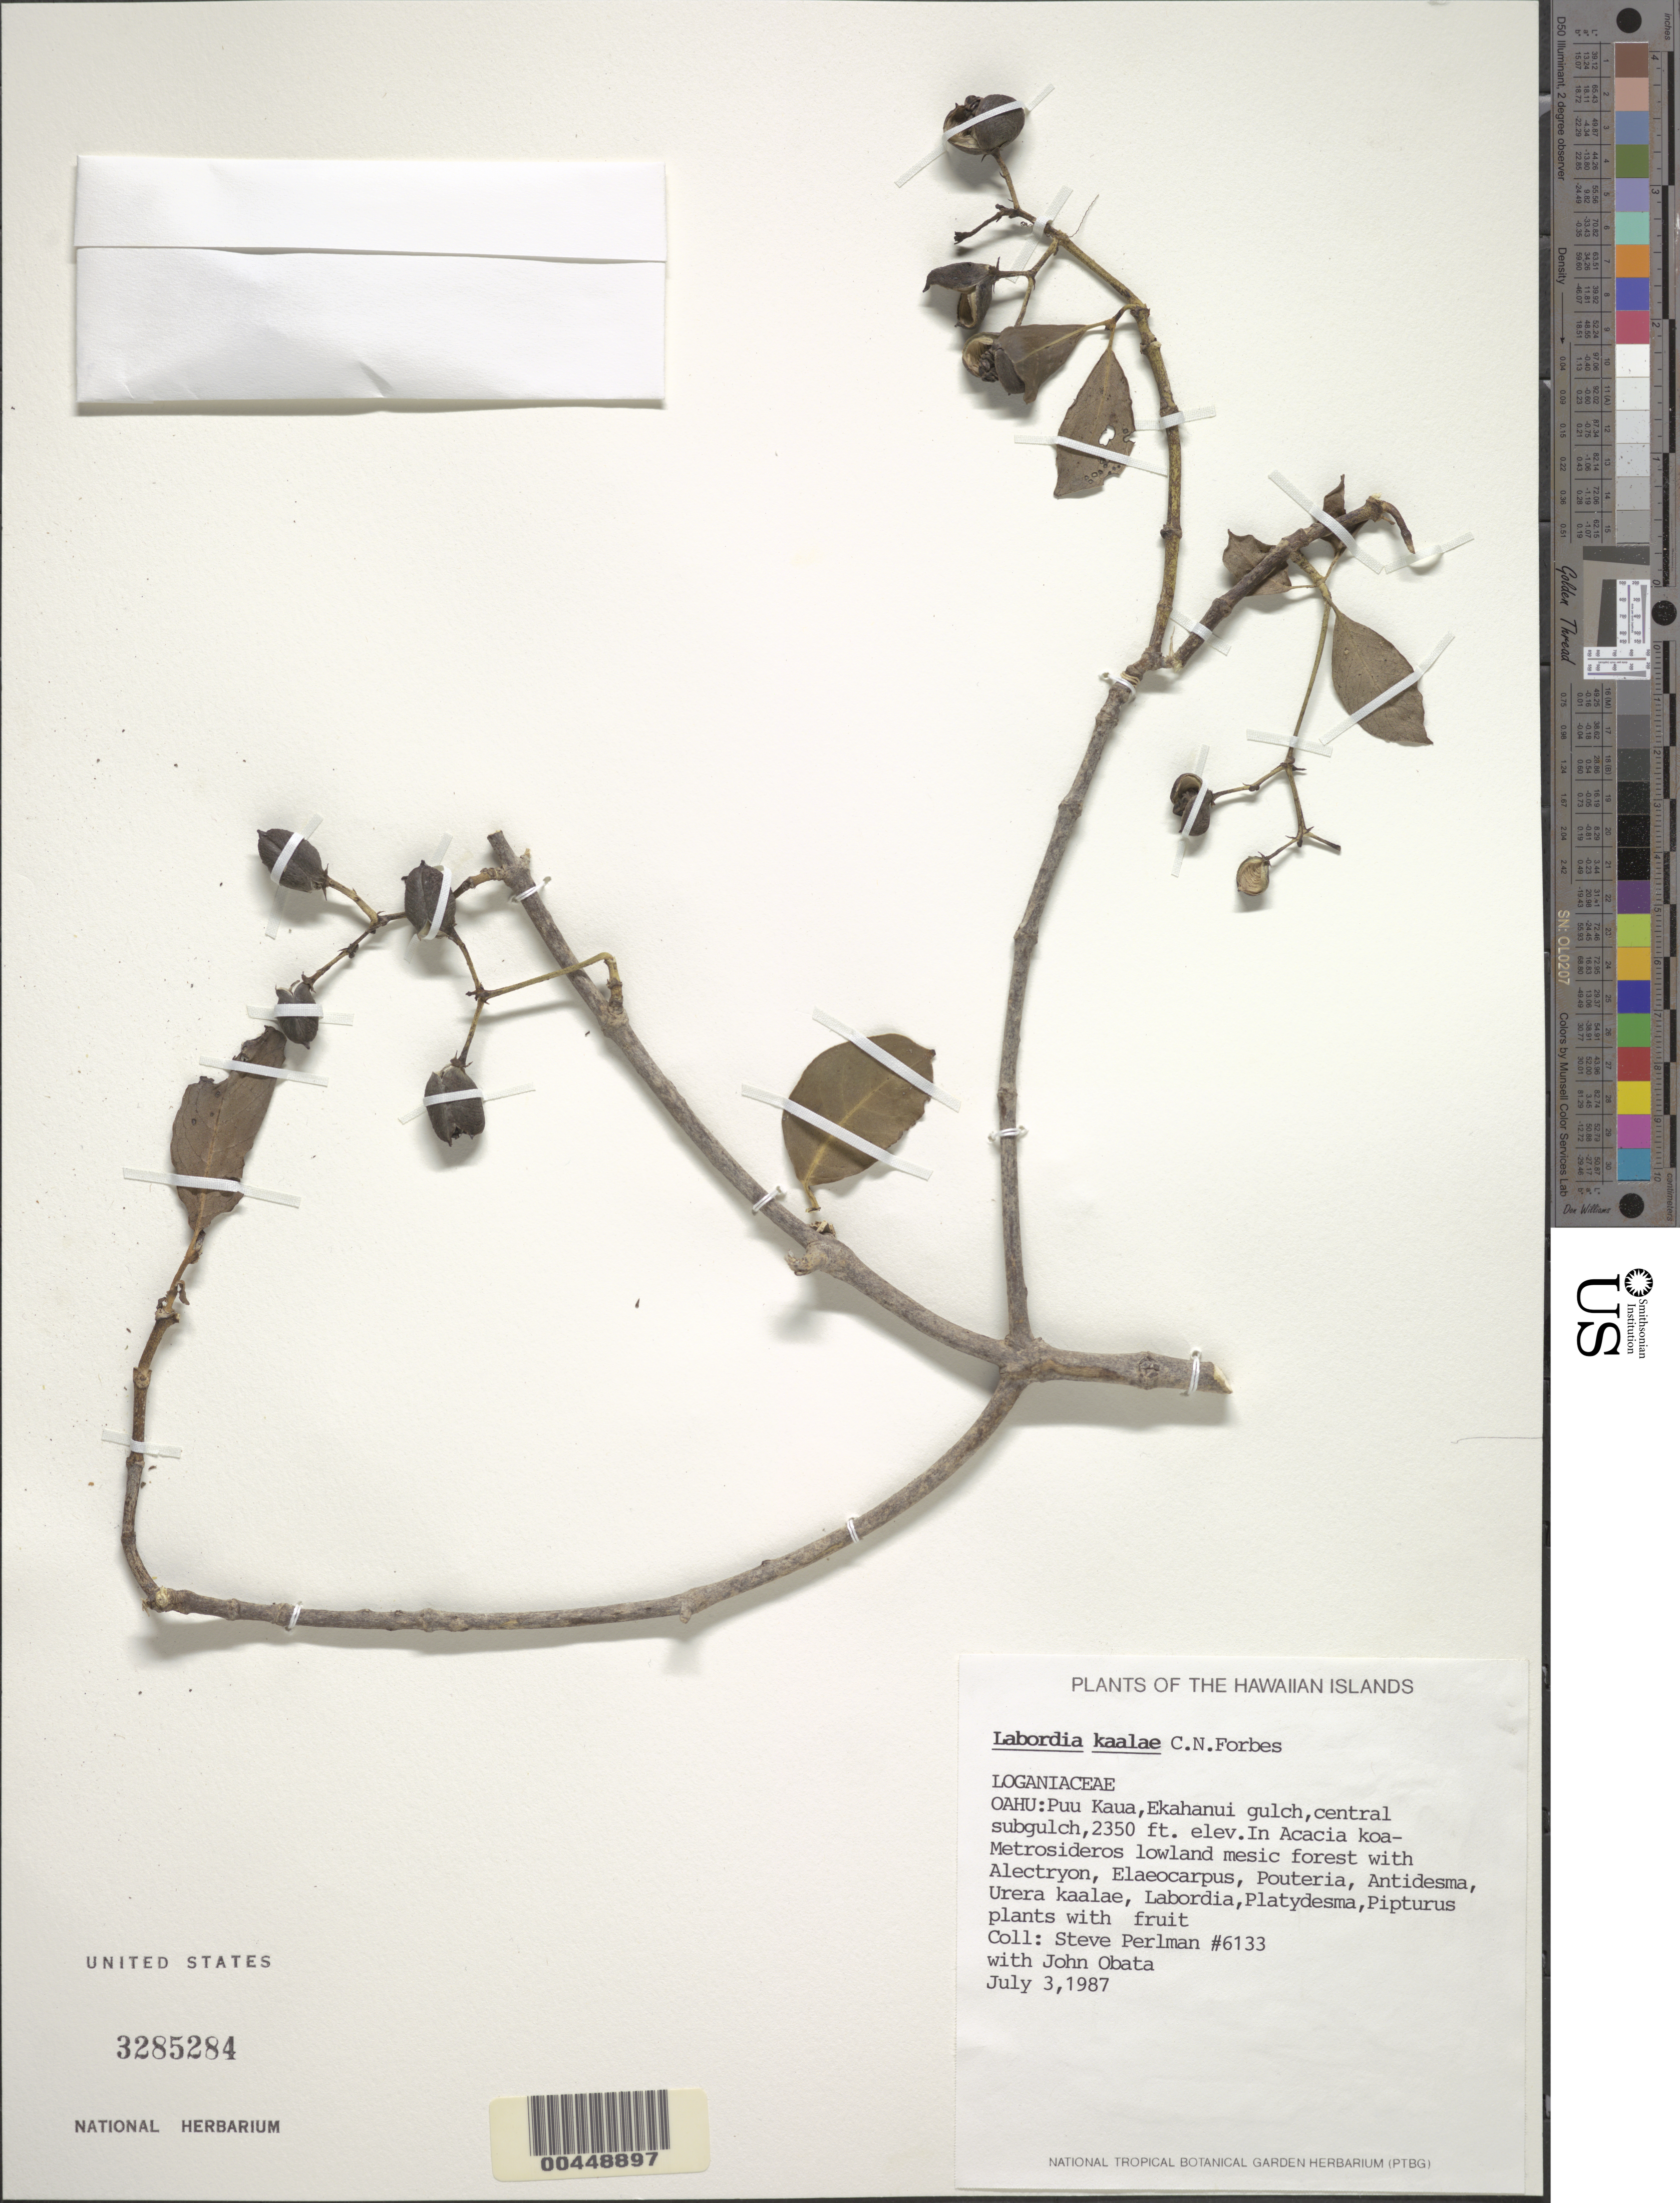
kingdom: Plantae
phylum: Tracheophyta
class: Magnoliopsida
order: Gentianales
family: Loganiaceae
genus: Geniostoma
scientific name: Geniostoma kaalae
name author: (C.N. Forbes) K. L. Gibbons et al.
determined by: Wagner, W. L., (BOT), Smithsonian Institution - National Museum of Natural History (UNITED STATES)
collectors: S. P. Perlman & J. Obata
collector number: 6133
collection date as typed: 3 Jul 1987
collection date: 1987-07-03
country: United States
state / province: Hawaii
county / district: Honolulu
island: Oahu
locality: Puu Kaua, Ekahanui Gulch, central subgulch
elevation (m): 716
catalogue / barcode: US 3285284